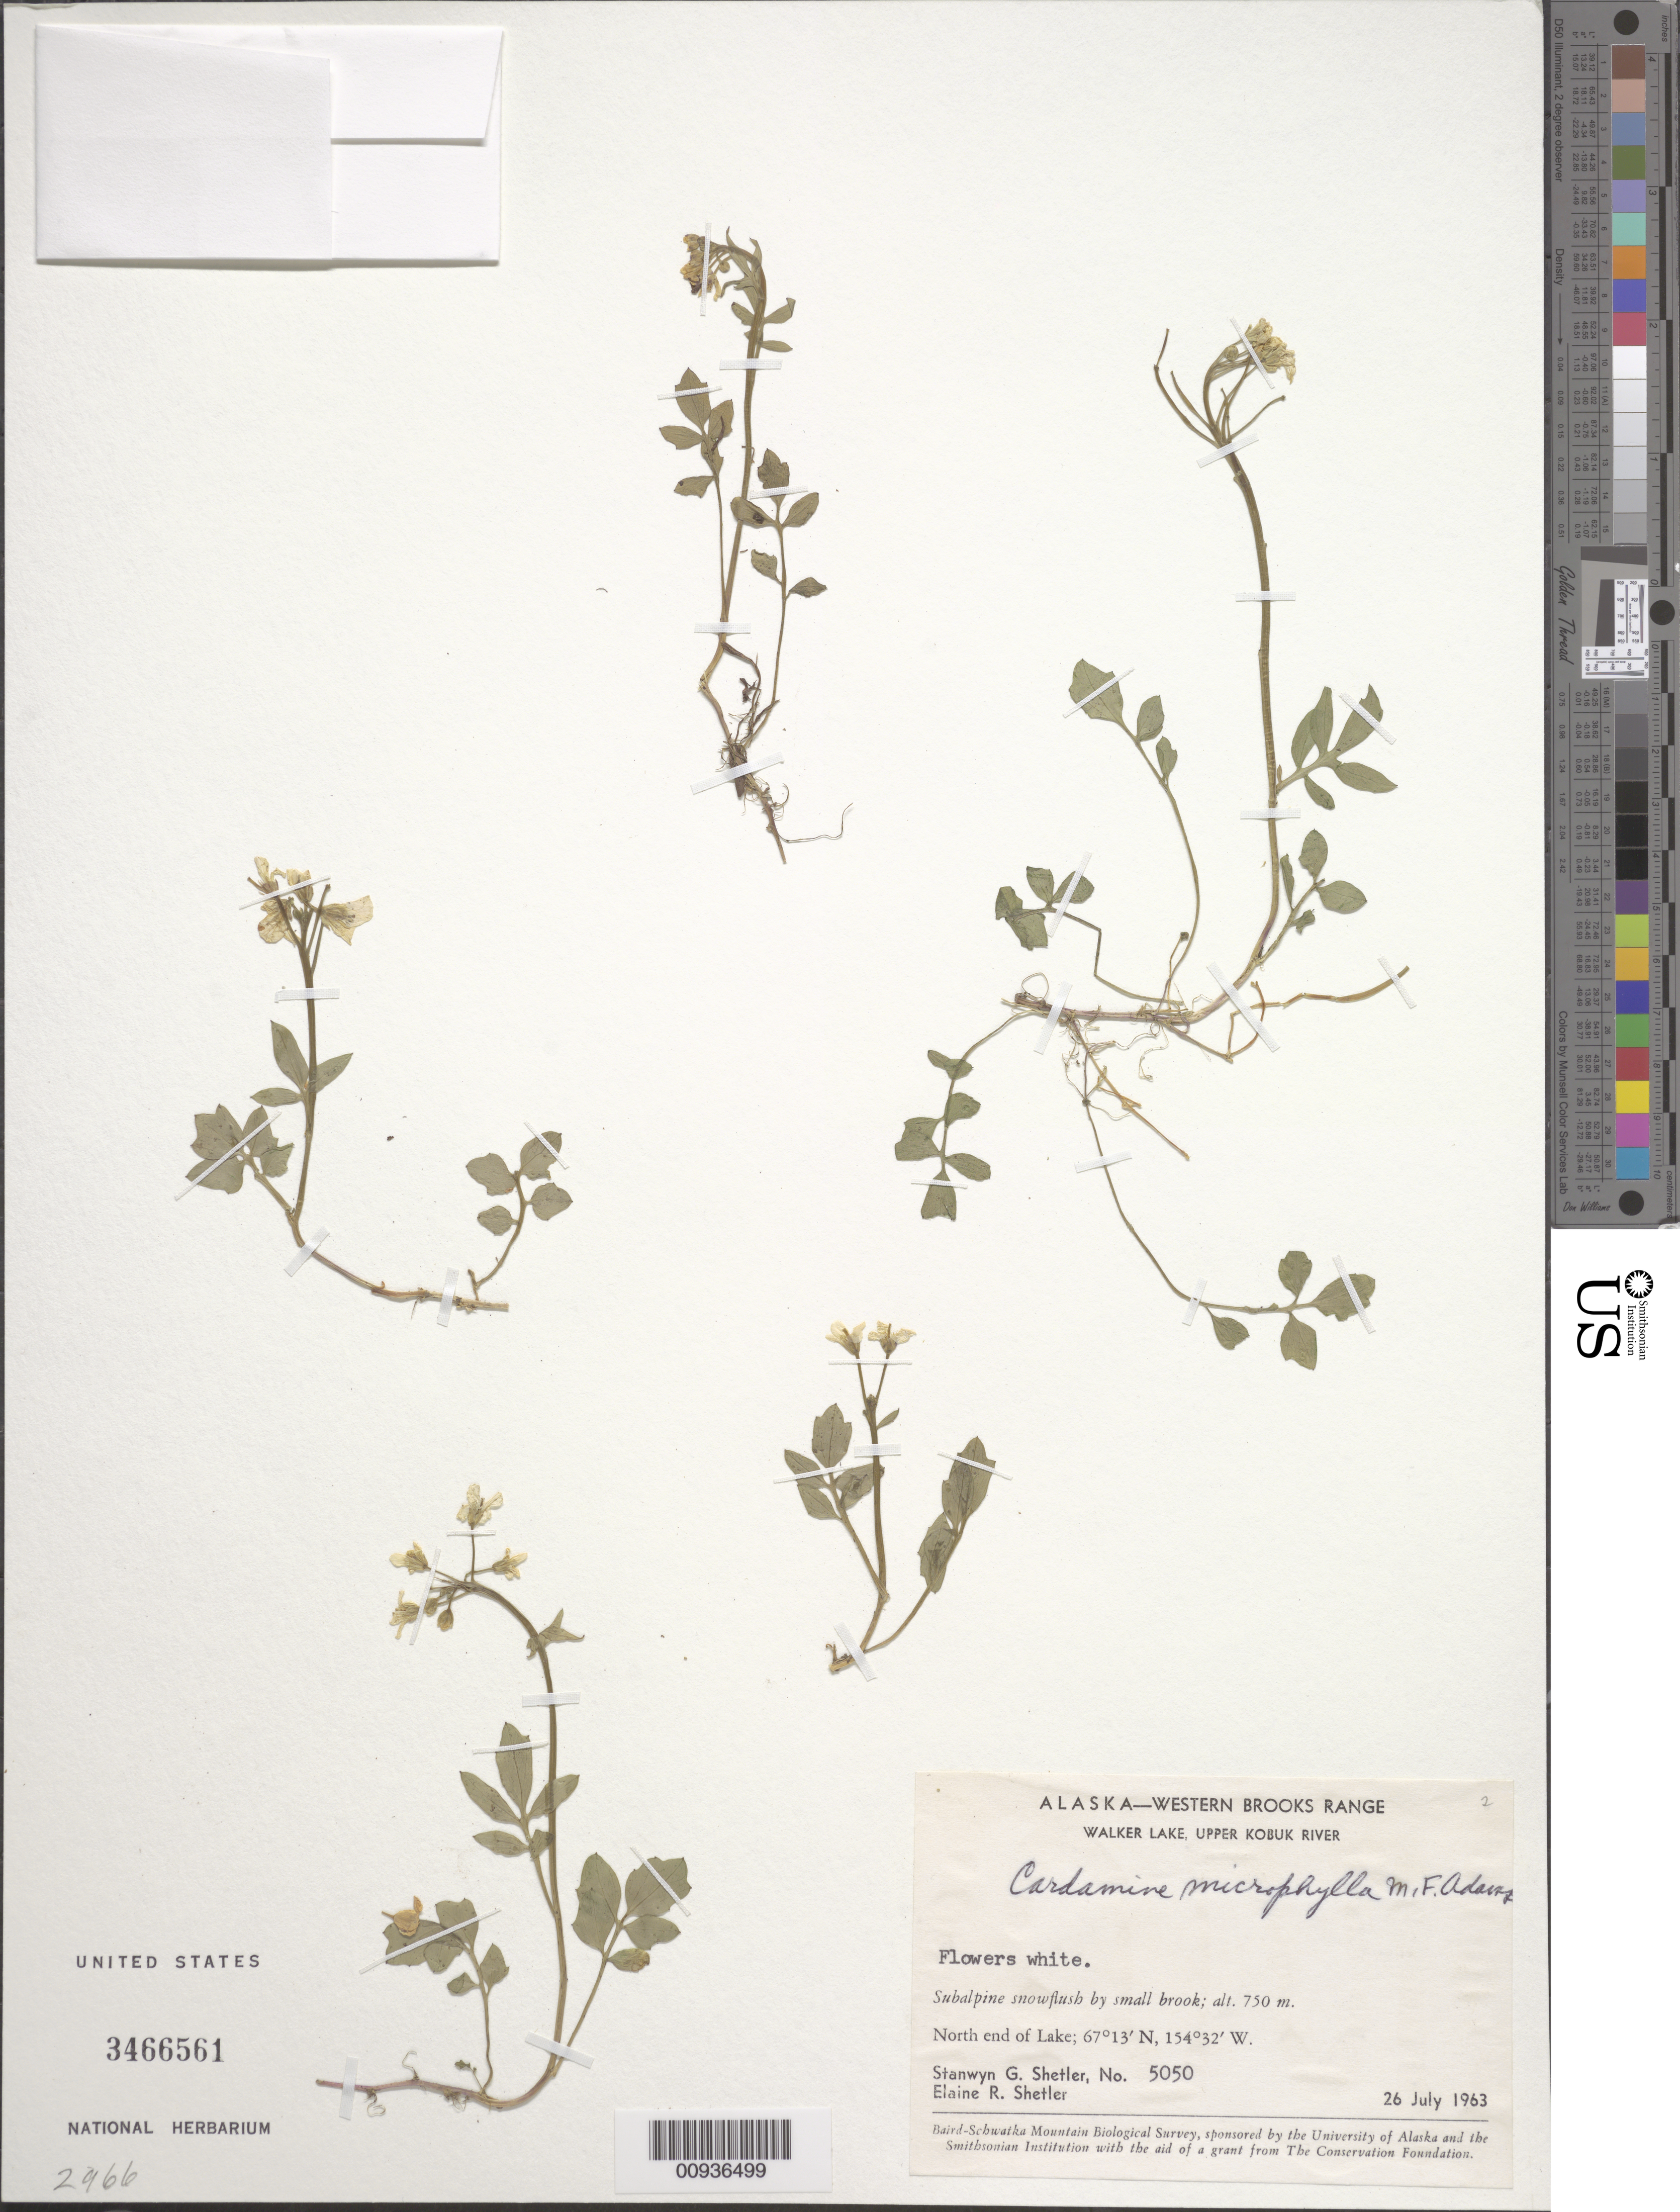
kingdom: Plantae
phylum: Tracheophyta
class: Magnoliopsida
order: Brassicales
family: Brassicaceae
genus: Cardamine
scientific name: Cardamine microphylla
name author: Adams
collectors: S. Shetler & E. R. Shetler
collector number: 5050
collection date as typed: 26 Jul 1963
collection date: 1963-07-26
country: United States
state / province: Alaska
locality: North end of Walker Lake. Western Brooks Range, Upper Kobuk River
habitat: Subalpine snowflush by small brook.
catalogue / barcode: US 3466561